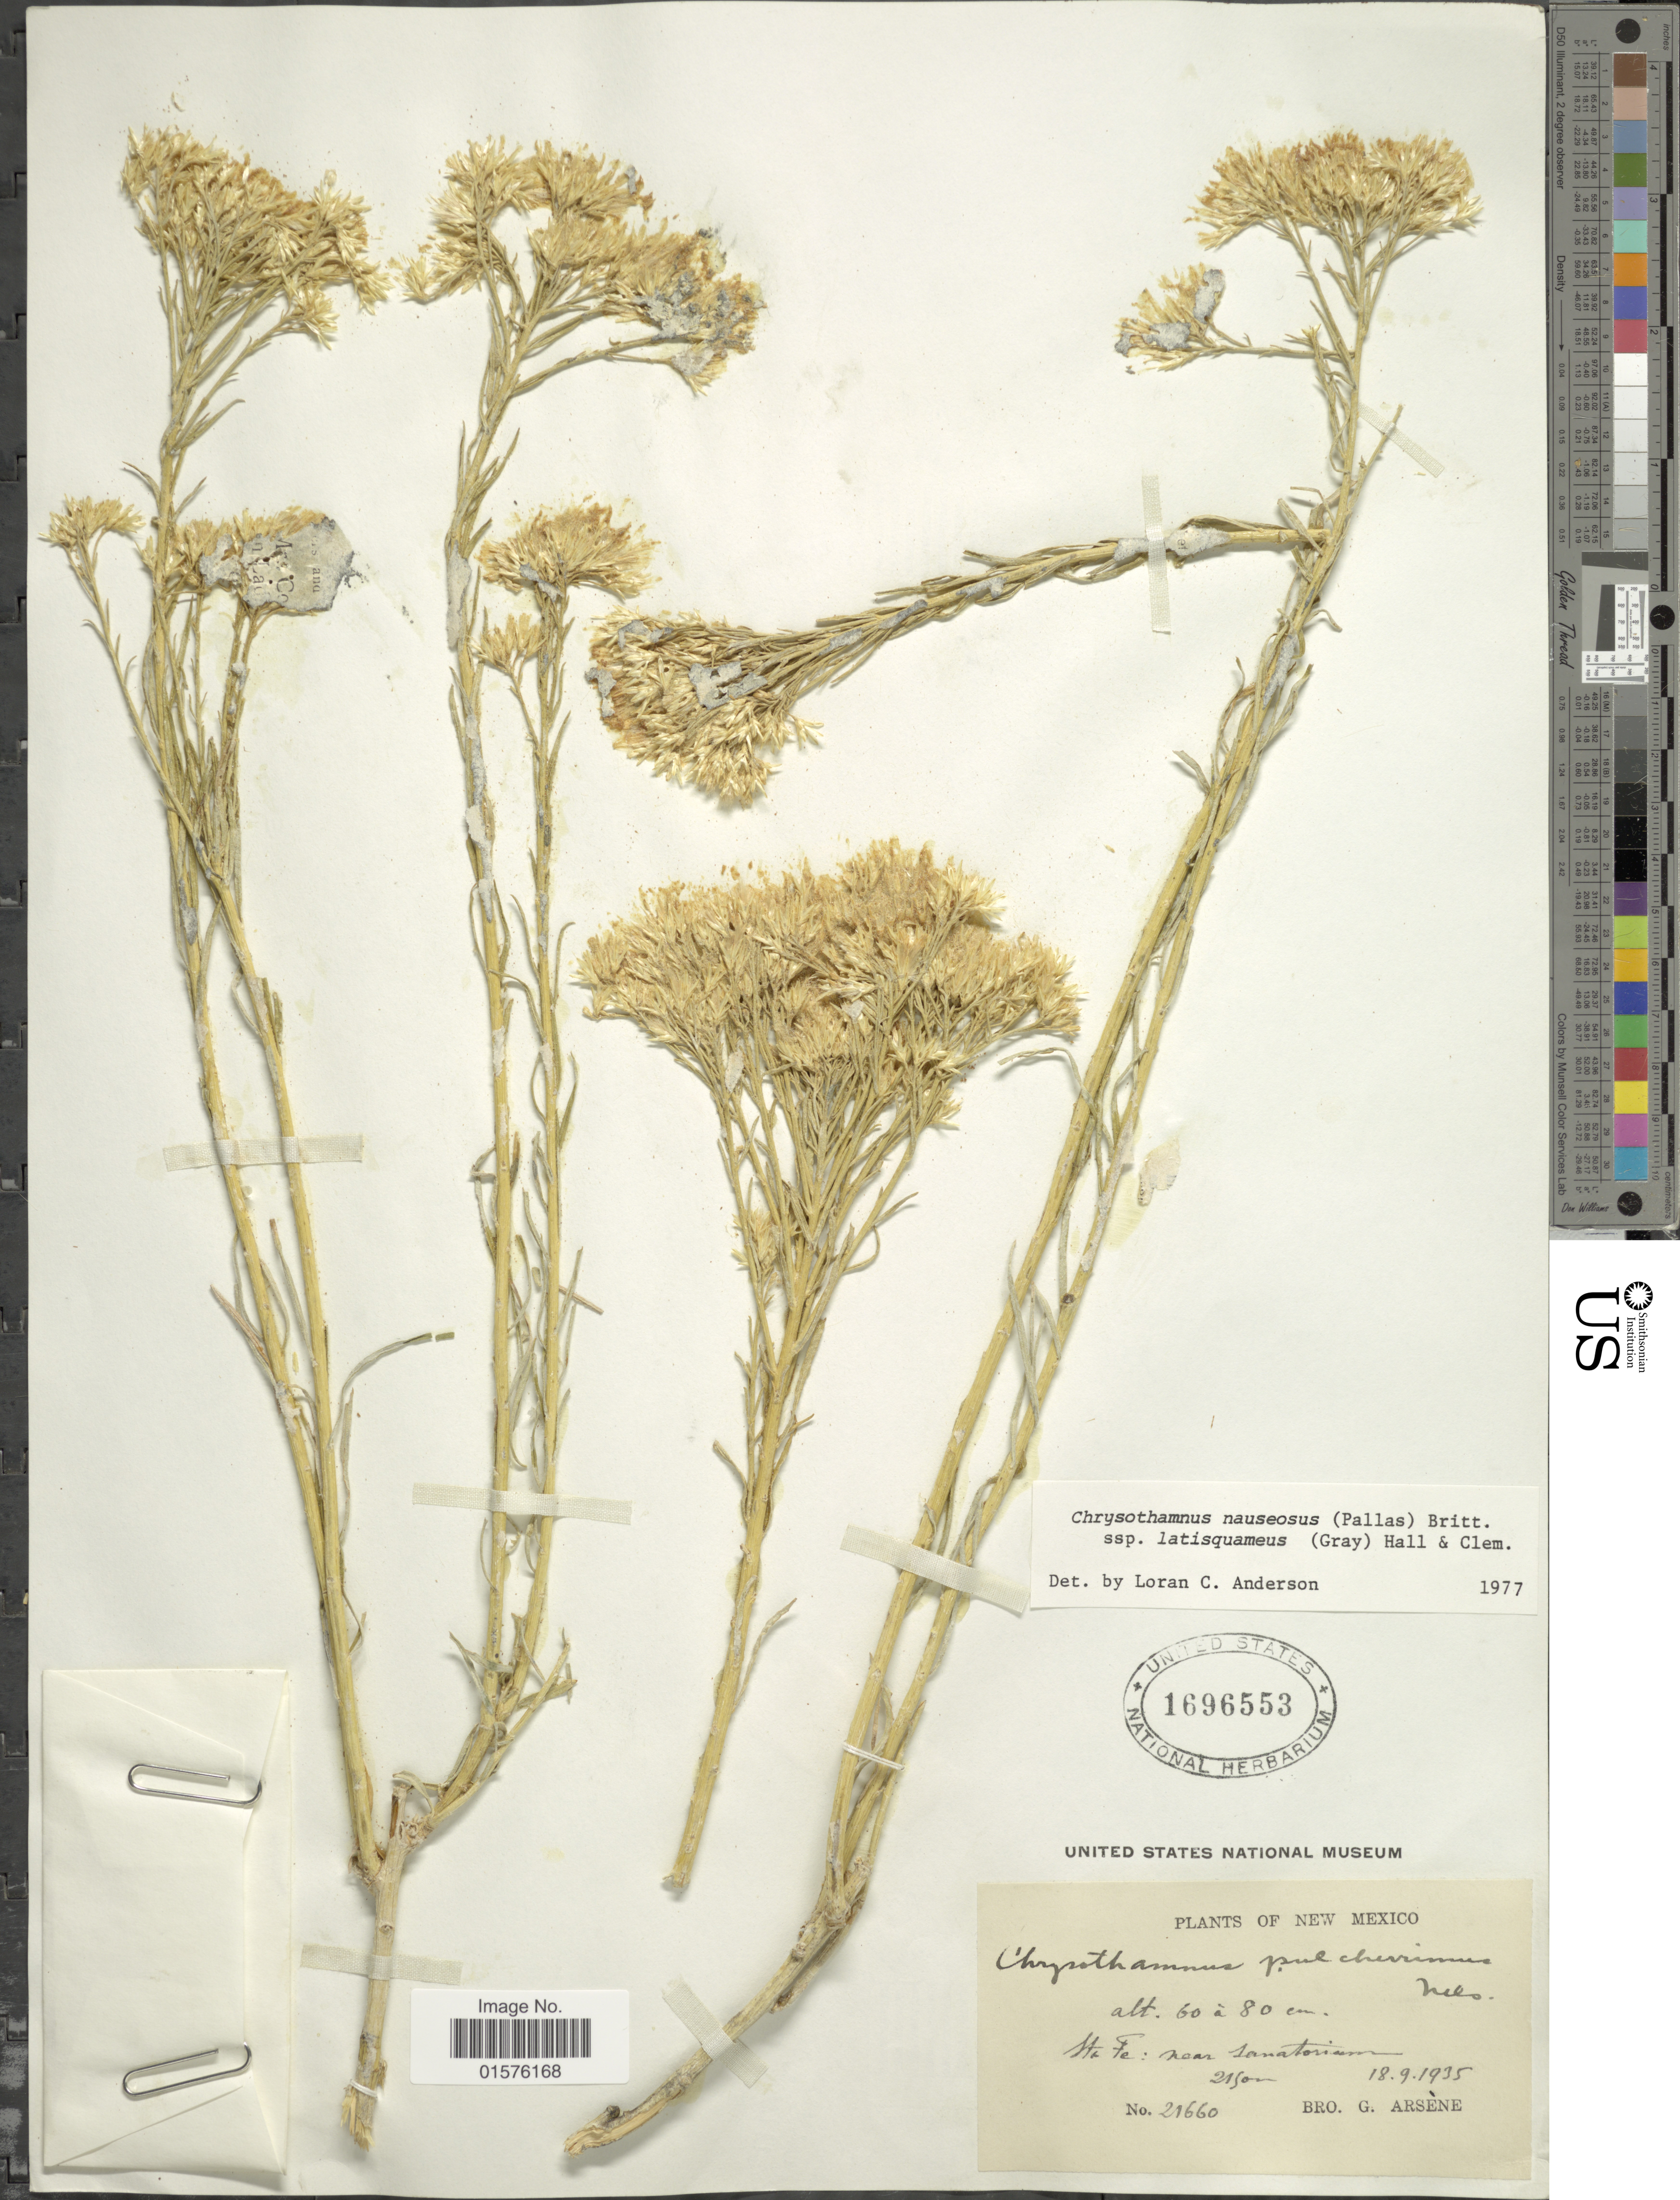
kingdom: Plantae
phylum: Tracheophyta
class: Magnoliopsida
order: Asterales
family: Asteraceae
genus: Ericameria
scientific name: Ericameria nauseosa var. latisquamea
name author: (A. Gray) G.L. Nesom & G.I. Baird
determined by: Urbatsch, Lowell E., Curator (LSU), Louisiana State University (UNITED STATES)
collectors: Bro. G. Arsène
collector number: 21660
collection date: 1935-09-18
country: United States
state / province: New Mexico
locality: Sta. Fe: near sanatorium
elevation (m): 60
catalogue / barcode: US 1696553